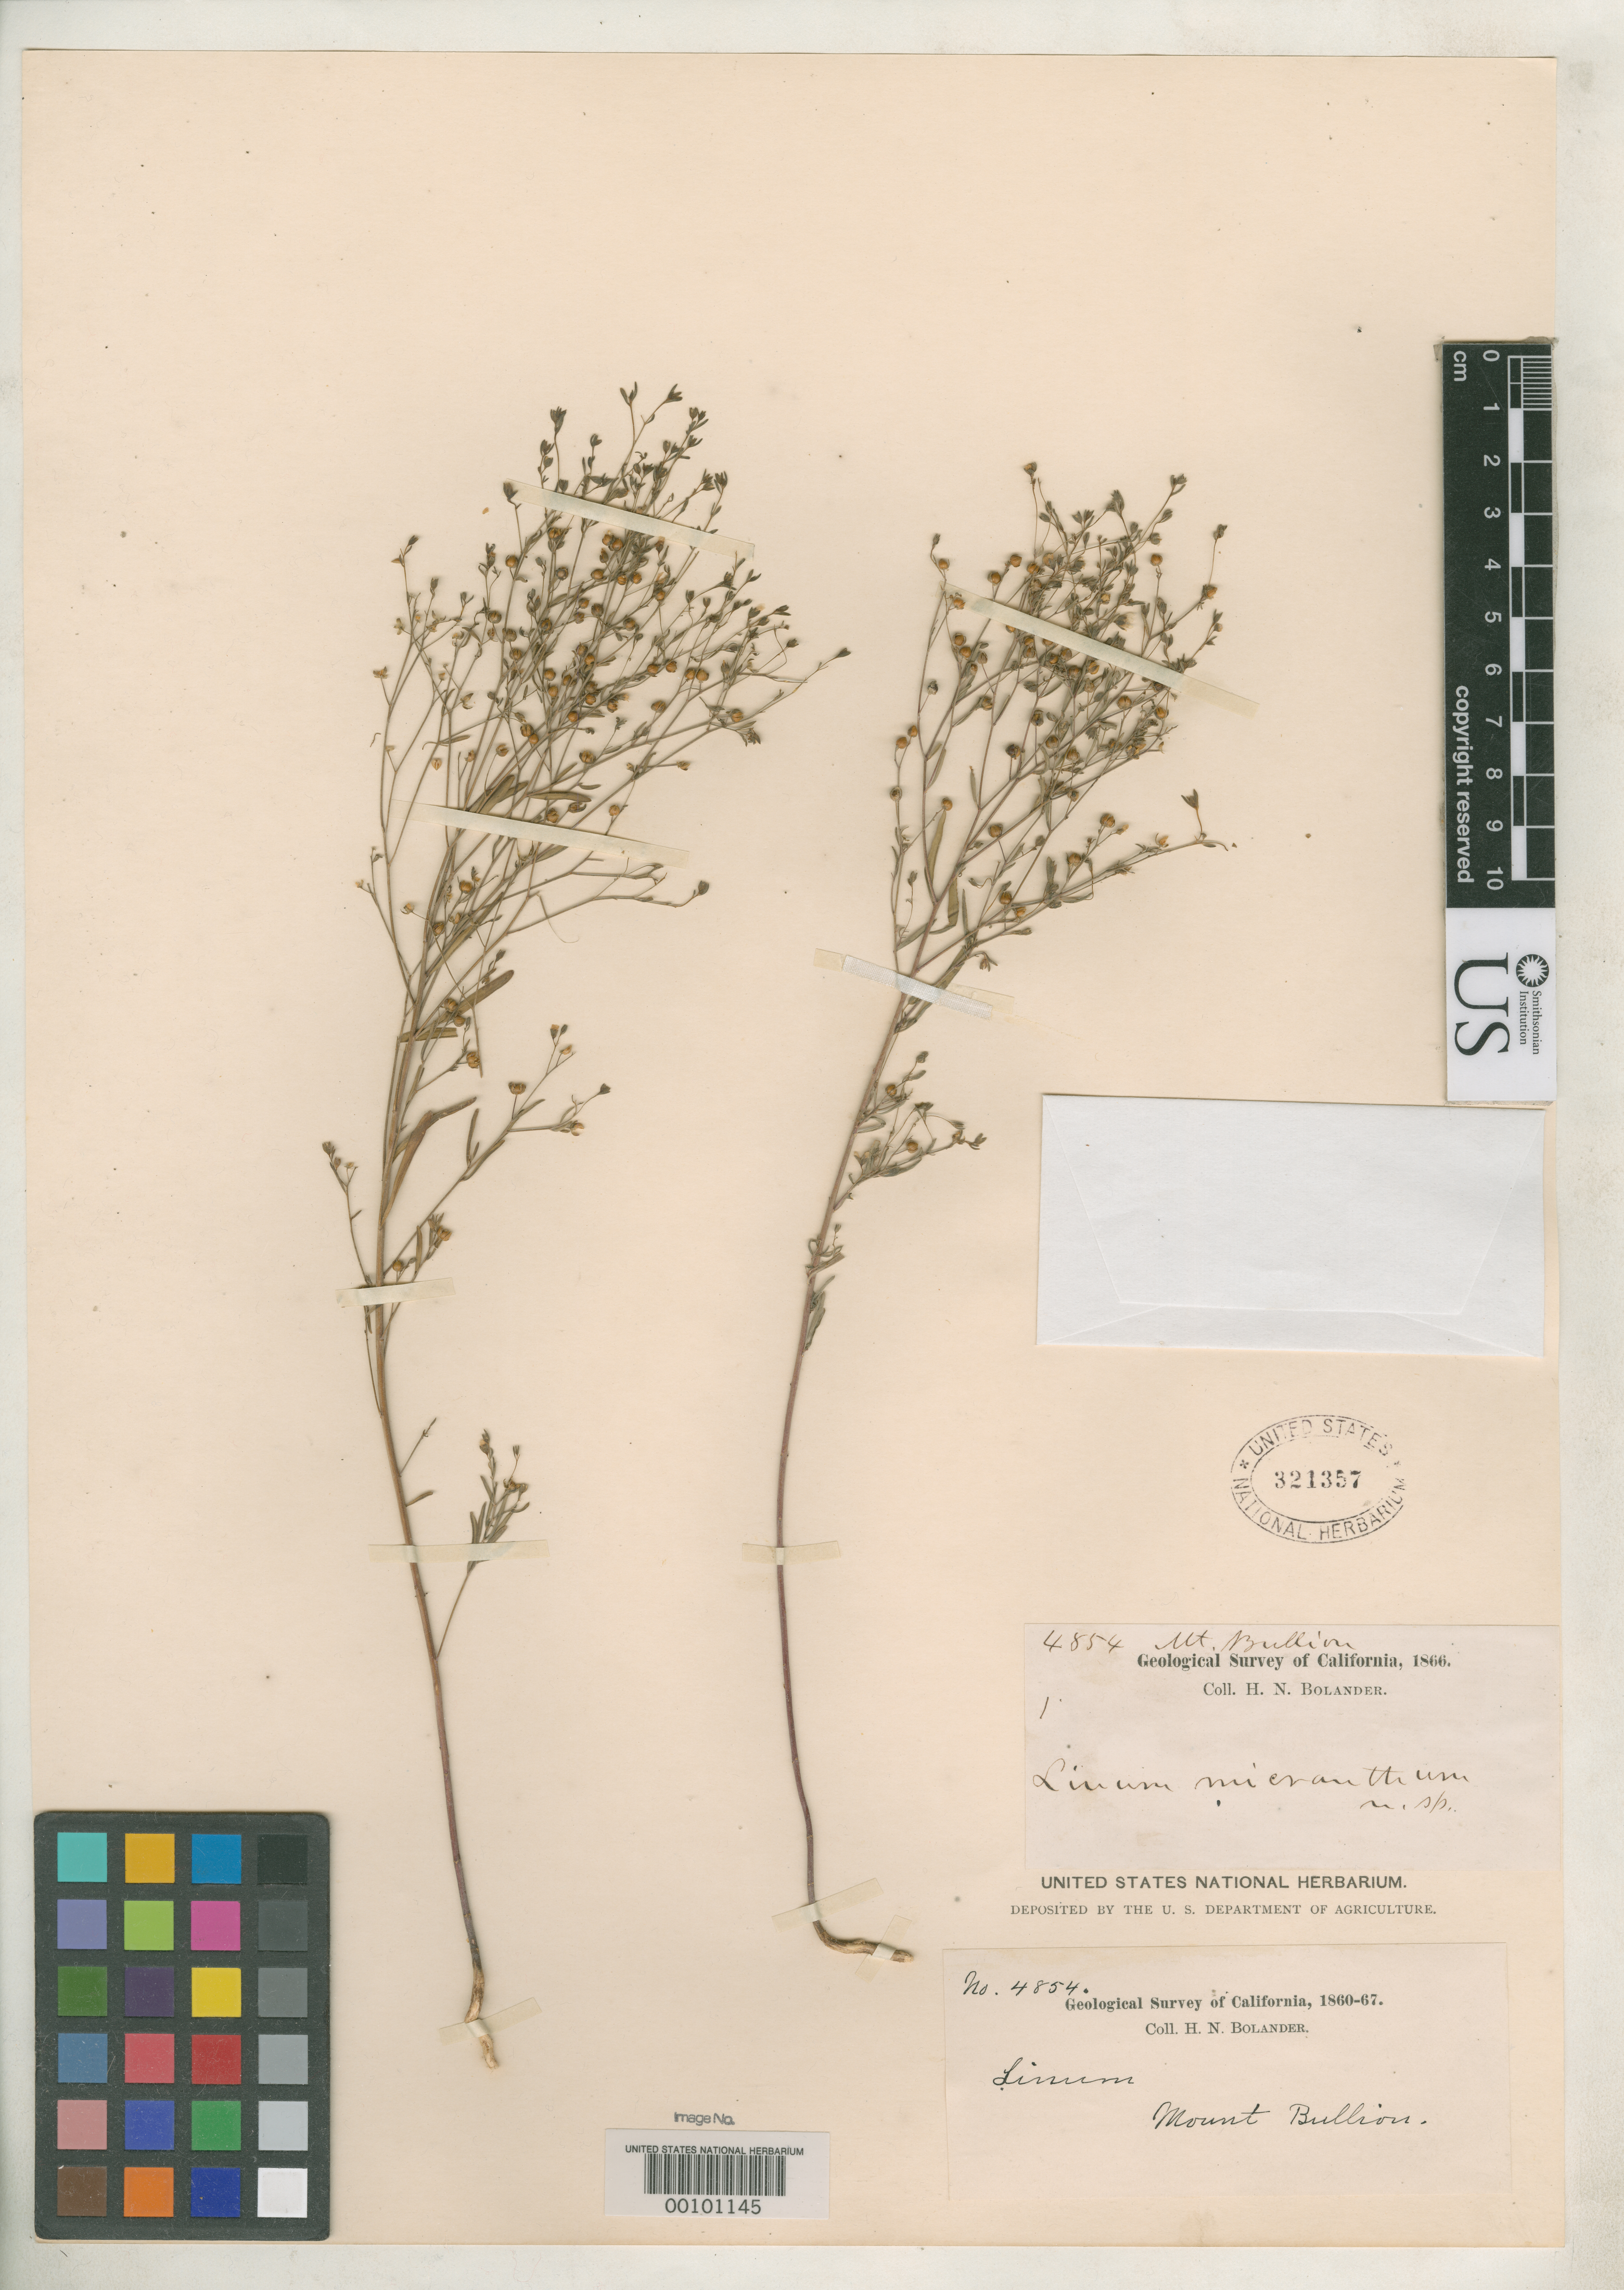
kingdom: Plantae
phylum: Tracheophyta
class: Magnoliopsida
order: Malpighiales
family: Linaceae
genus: Linum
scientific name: Linum micranthum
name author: A. Gray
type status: Type Collection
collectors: H. Bolander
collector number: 4854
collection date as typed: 1860 to -- --- 1867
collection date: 1860/1867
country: United States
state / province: California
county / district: Mariposa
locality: Mt. Bullion.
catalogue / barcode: US 321357